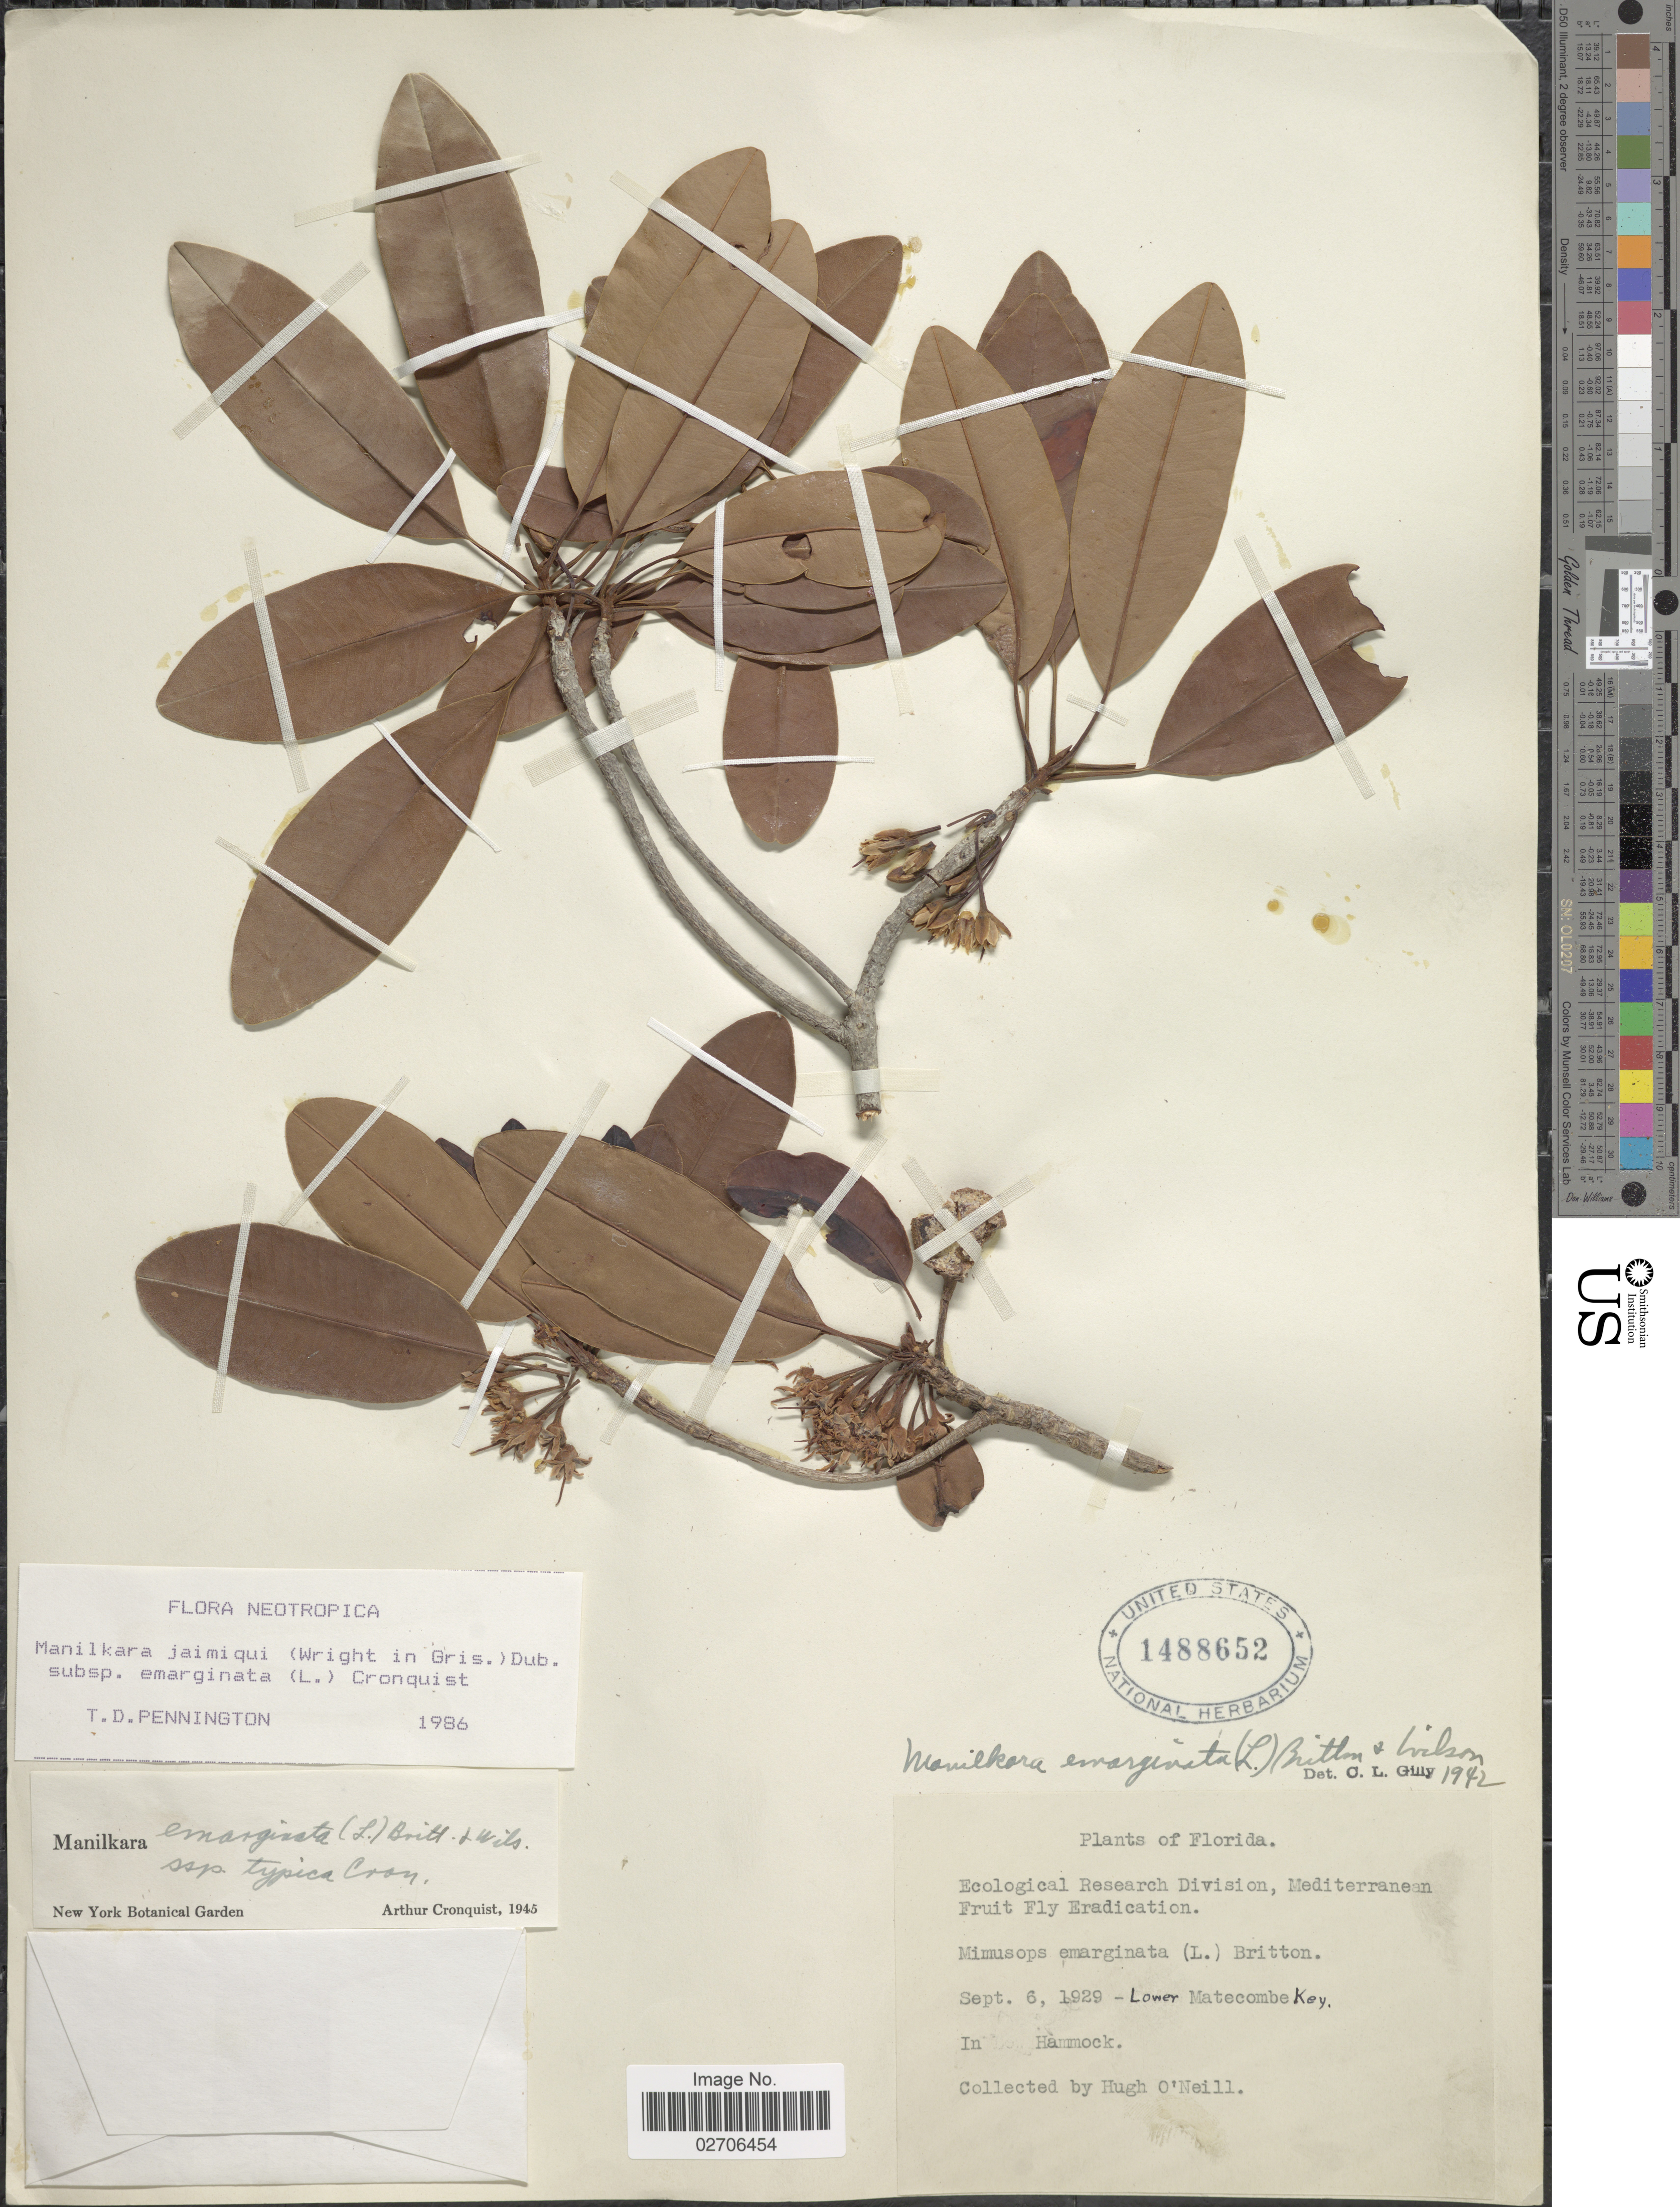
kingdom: Plantae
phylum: Tracheophyta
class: Magnoliopsida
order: Ericales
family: Sapotaceae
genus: Manilkara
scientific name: Manilkara jaimiqui subsp. emarginata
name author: (L.) Cronq.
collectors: H. O'Neill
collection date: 1929-09-06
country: United States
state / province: Florida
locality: Lower Matecombe Key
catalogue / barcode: US 1488652